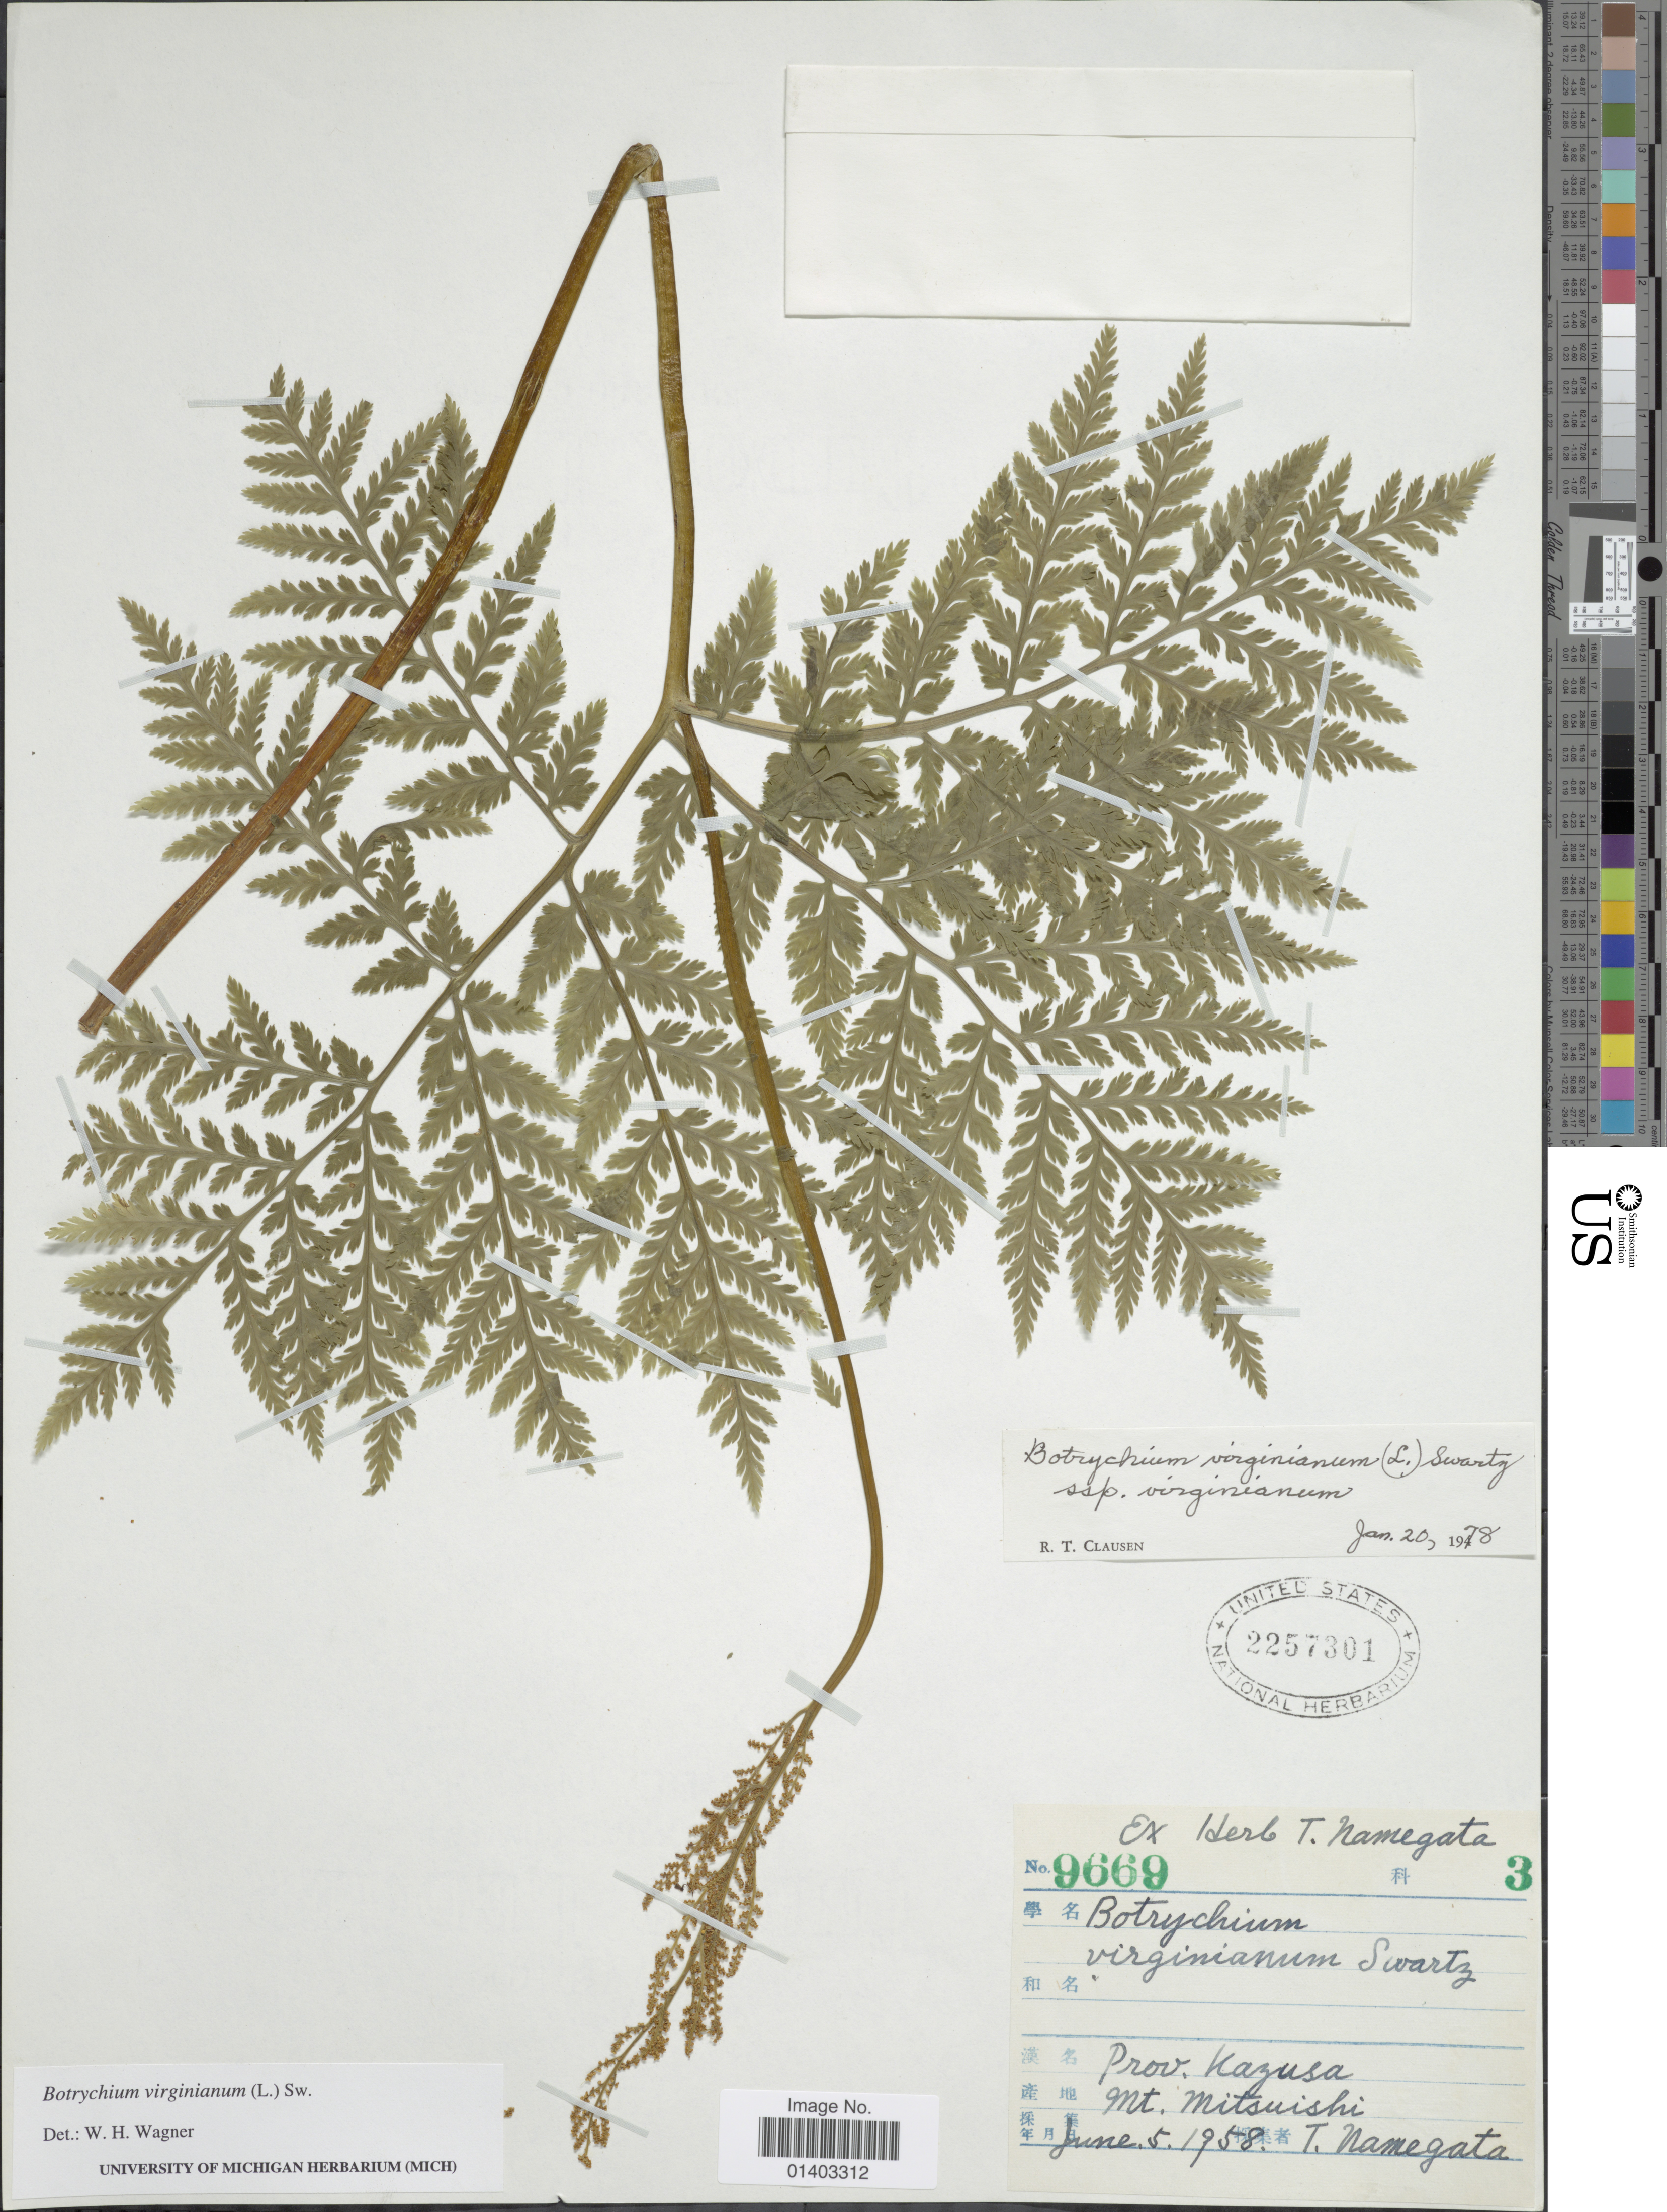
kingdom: Plantae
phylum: Tracheophyta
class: Polypodiopsida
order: Ophioglossales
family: Ophioglossaceae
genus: Botrychium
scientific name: Botrychium virginianum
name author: (L.) Sw.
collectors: T. Namegata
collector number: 9669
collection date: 1958-06-05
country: Japan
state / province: Tiba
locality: Prov. Kazusa, Mt Mitsuishi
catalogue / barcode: US 2257301